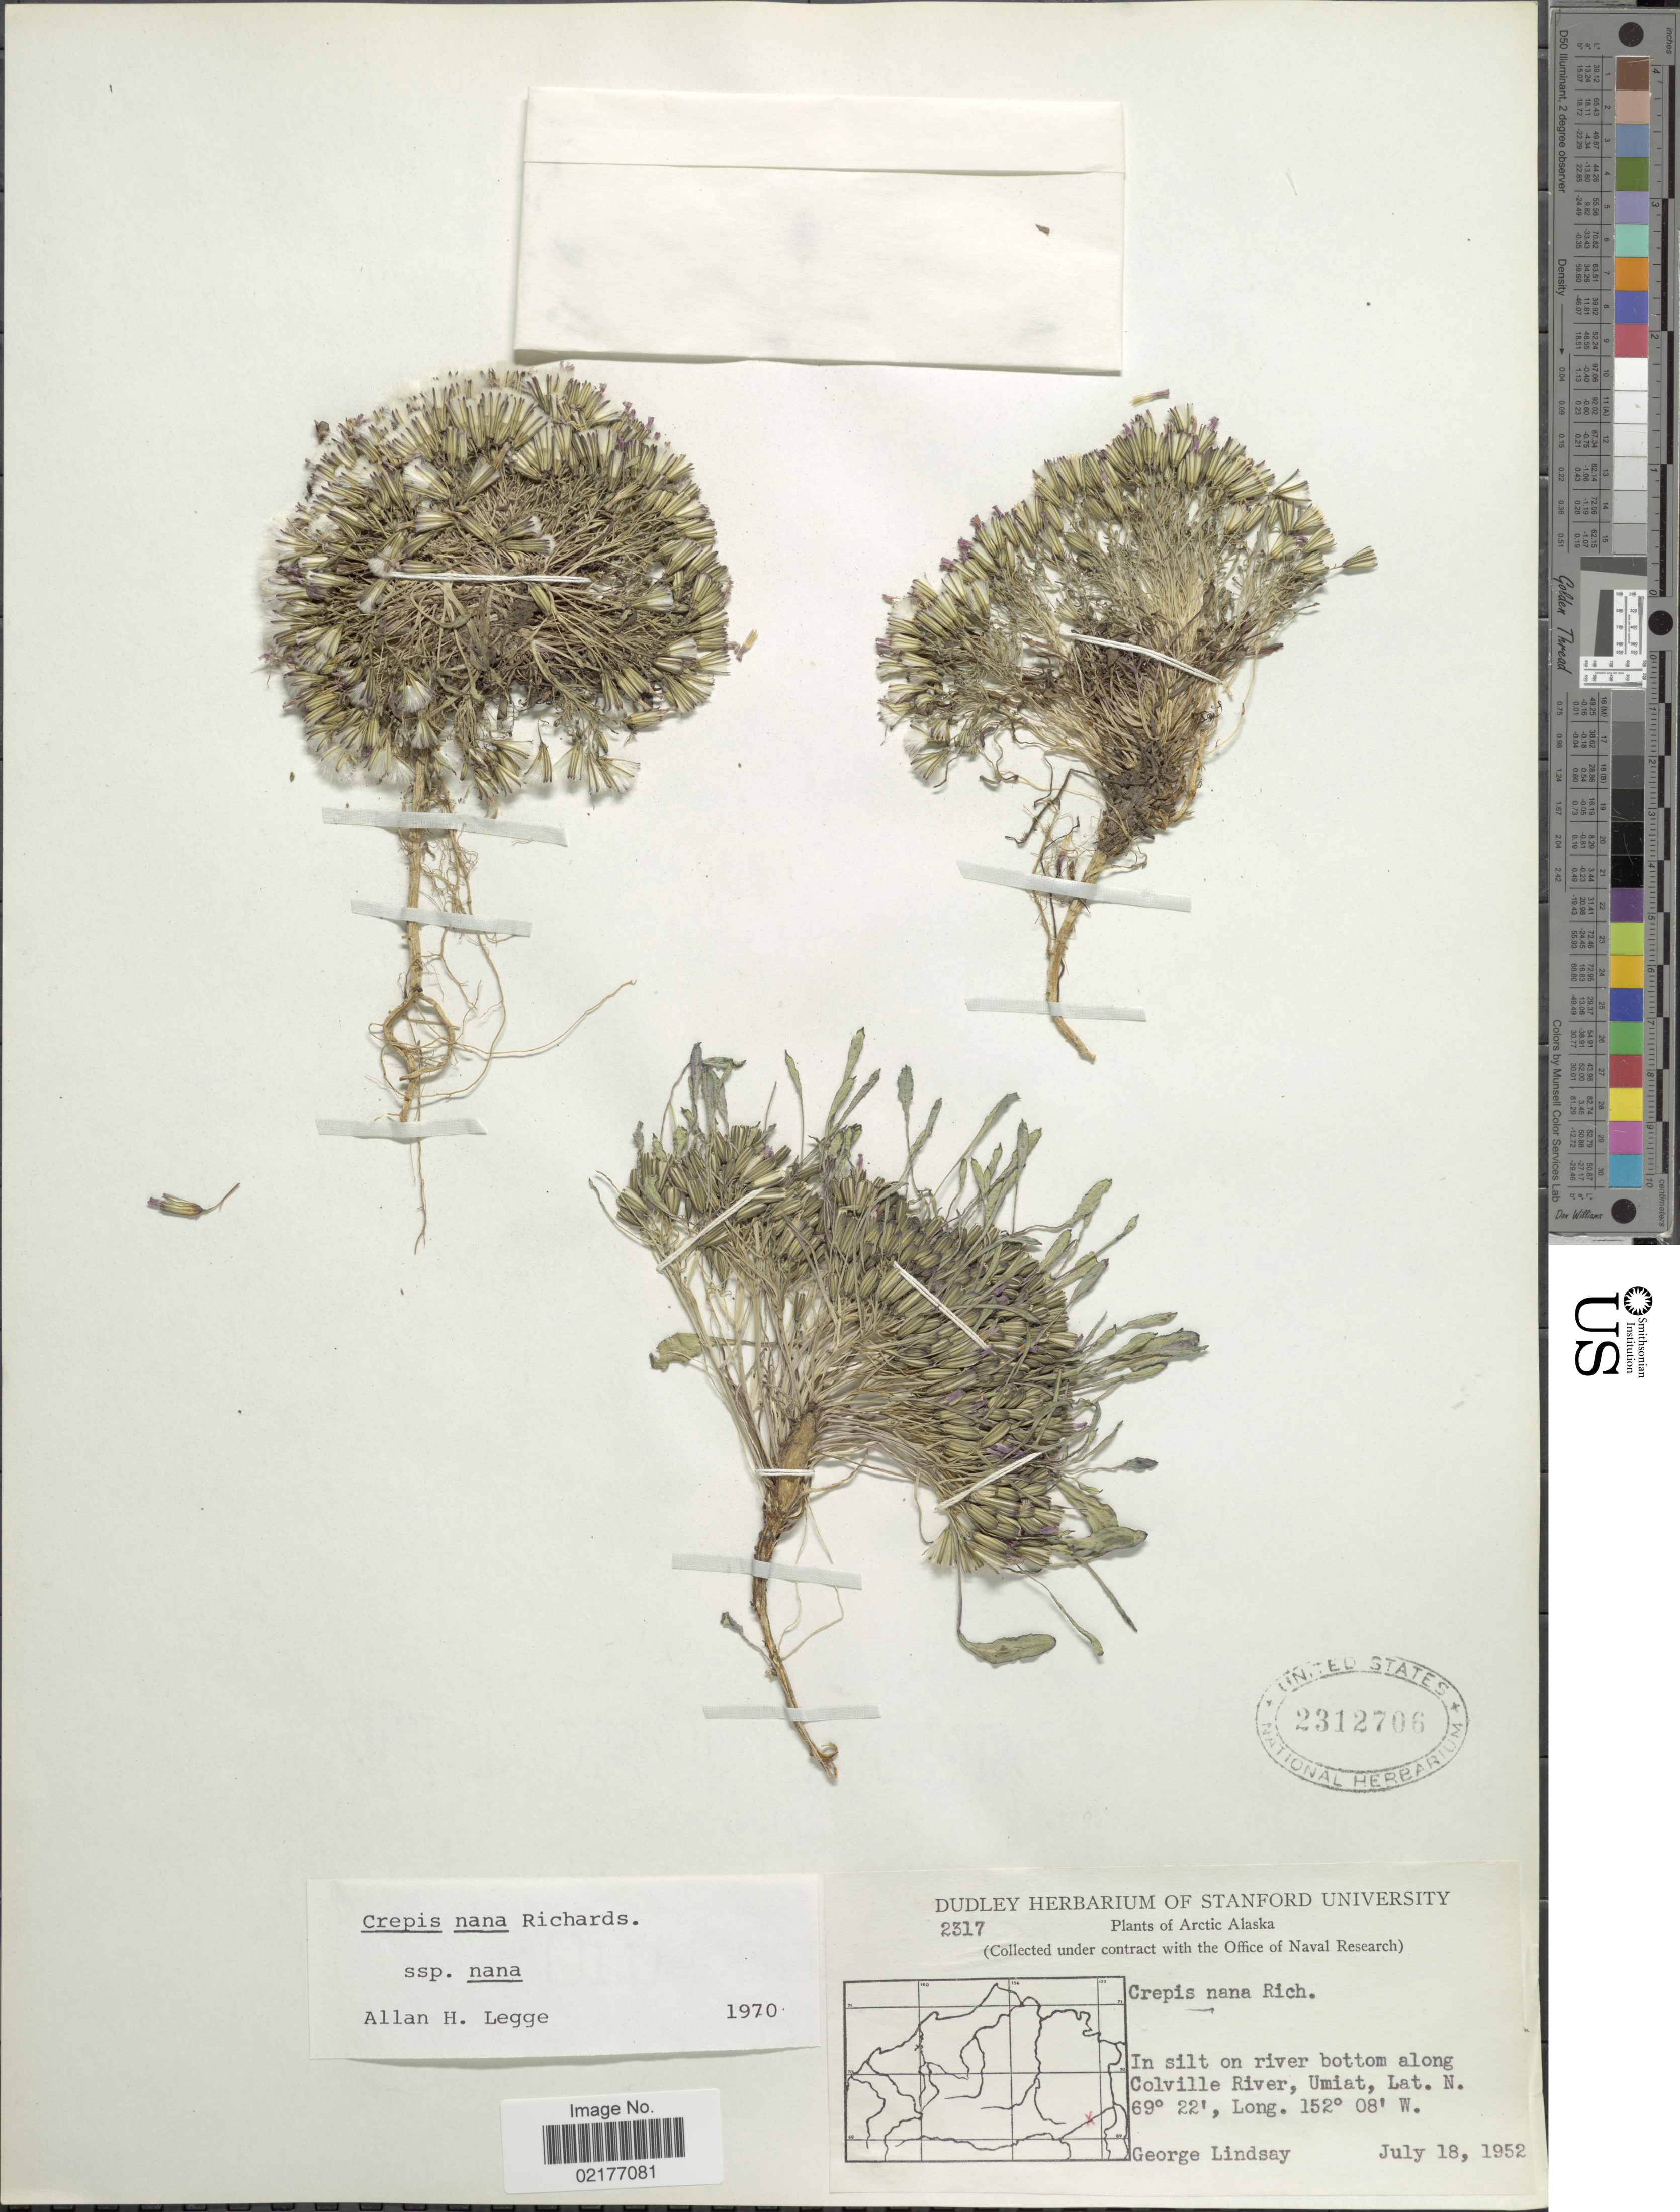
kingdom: Plantae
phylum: Tracheophyta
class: Magnoliopsida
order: Asterales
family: Asteraceae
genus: Askellia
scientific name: Askellia pygmaea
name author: (Ledeb.) Sennikov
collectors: G. Lindsay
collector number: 2317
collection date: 1952-07-18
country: United States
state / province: Alaska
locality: Arctic Alaska, In silt on river bottom along Colville River, Umiat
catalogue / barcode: US 2312706